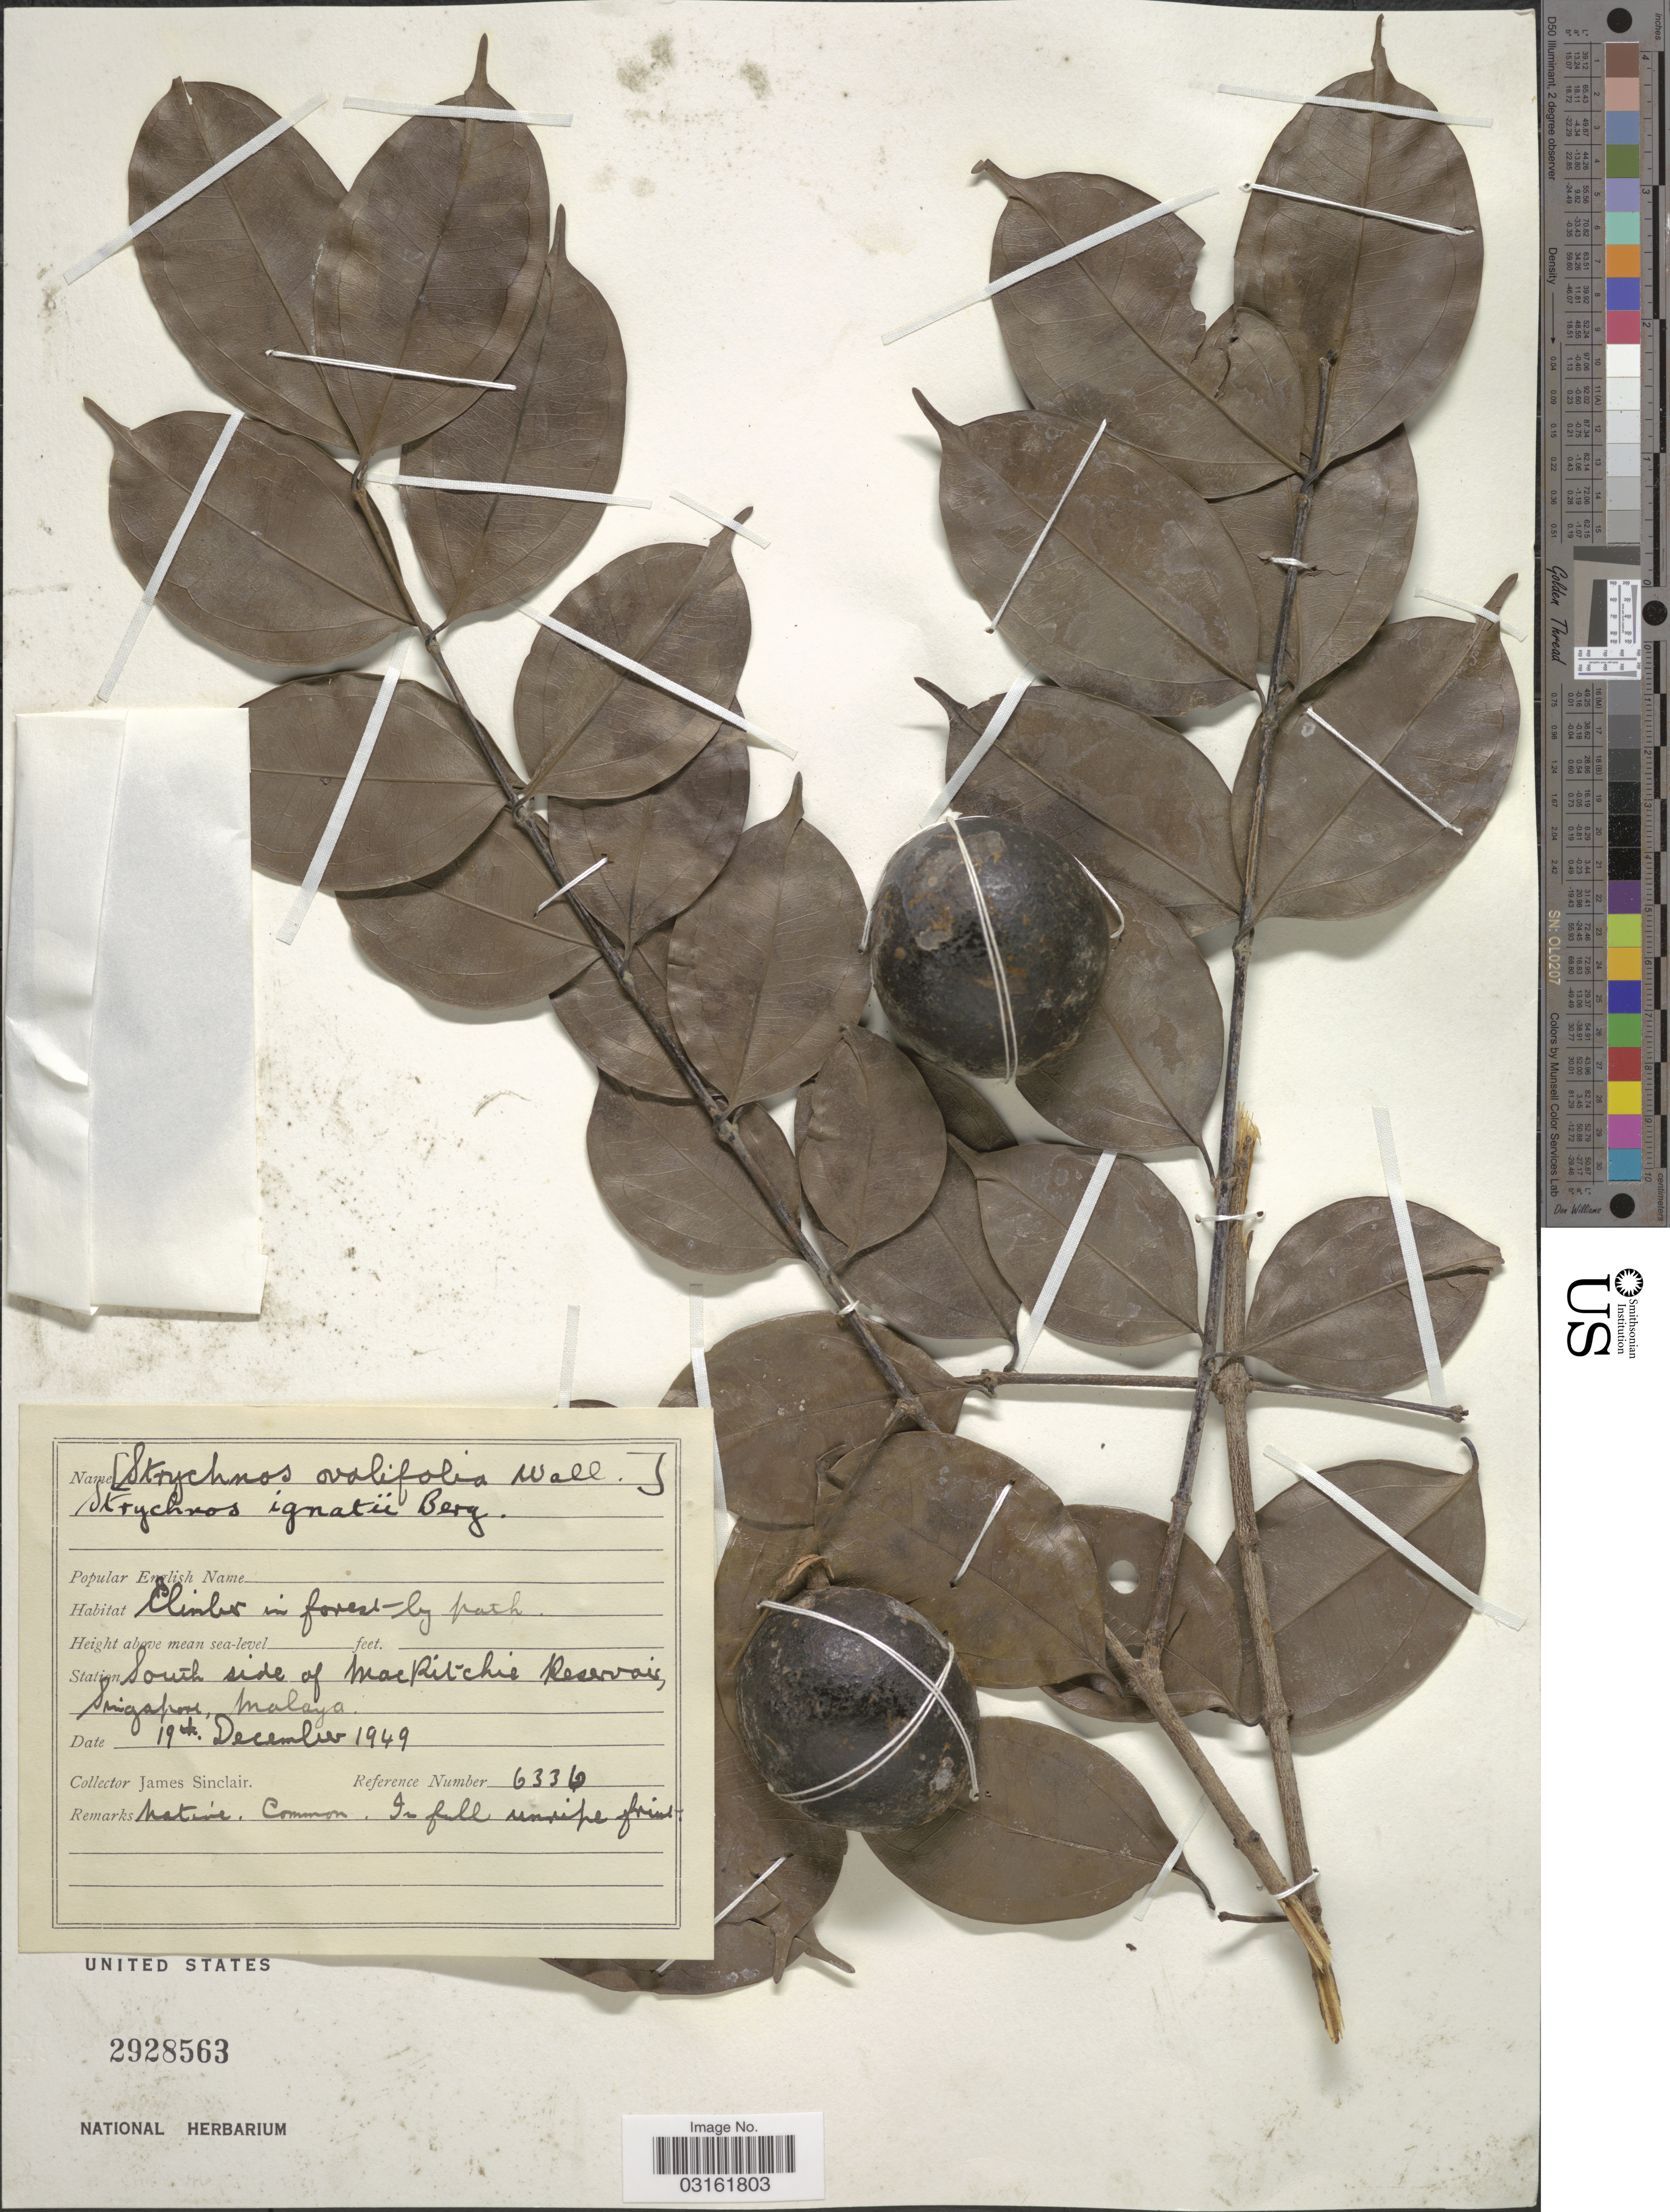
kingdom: Plantae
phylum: Tracheophyta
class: Magnoliopsida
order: Gentianales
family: Loganiaceae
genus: Strychnos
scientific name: Strychnos ignatii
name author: P.J. Bergius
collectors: J. Sinclair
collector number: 6336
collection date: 1949-12-19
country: Singapore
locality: Station South side of Mac Ritchie Reservoir, Malaya.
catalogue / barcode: US 2928563